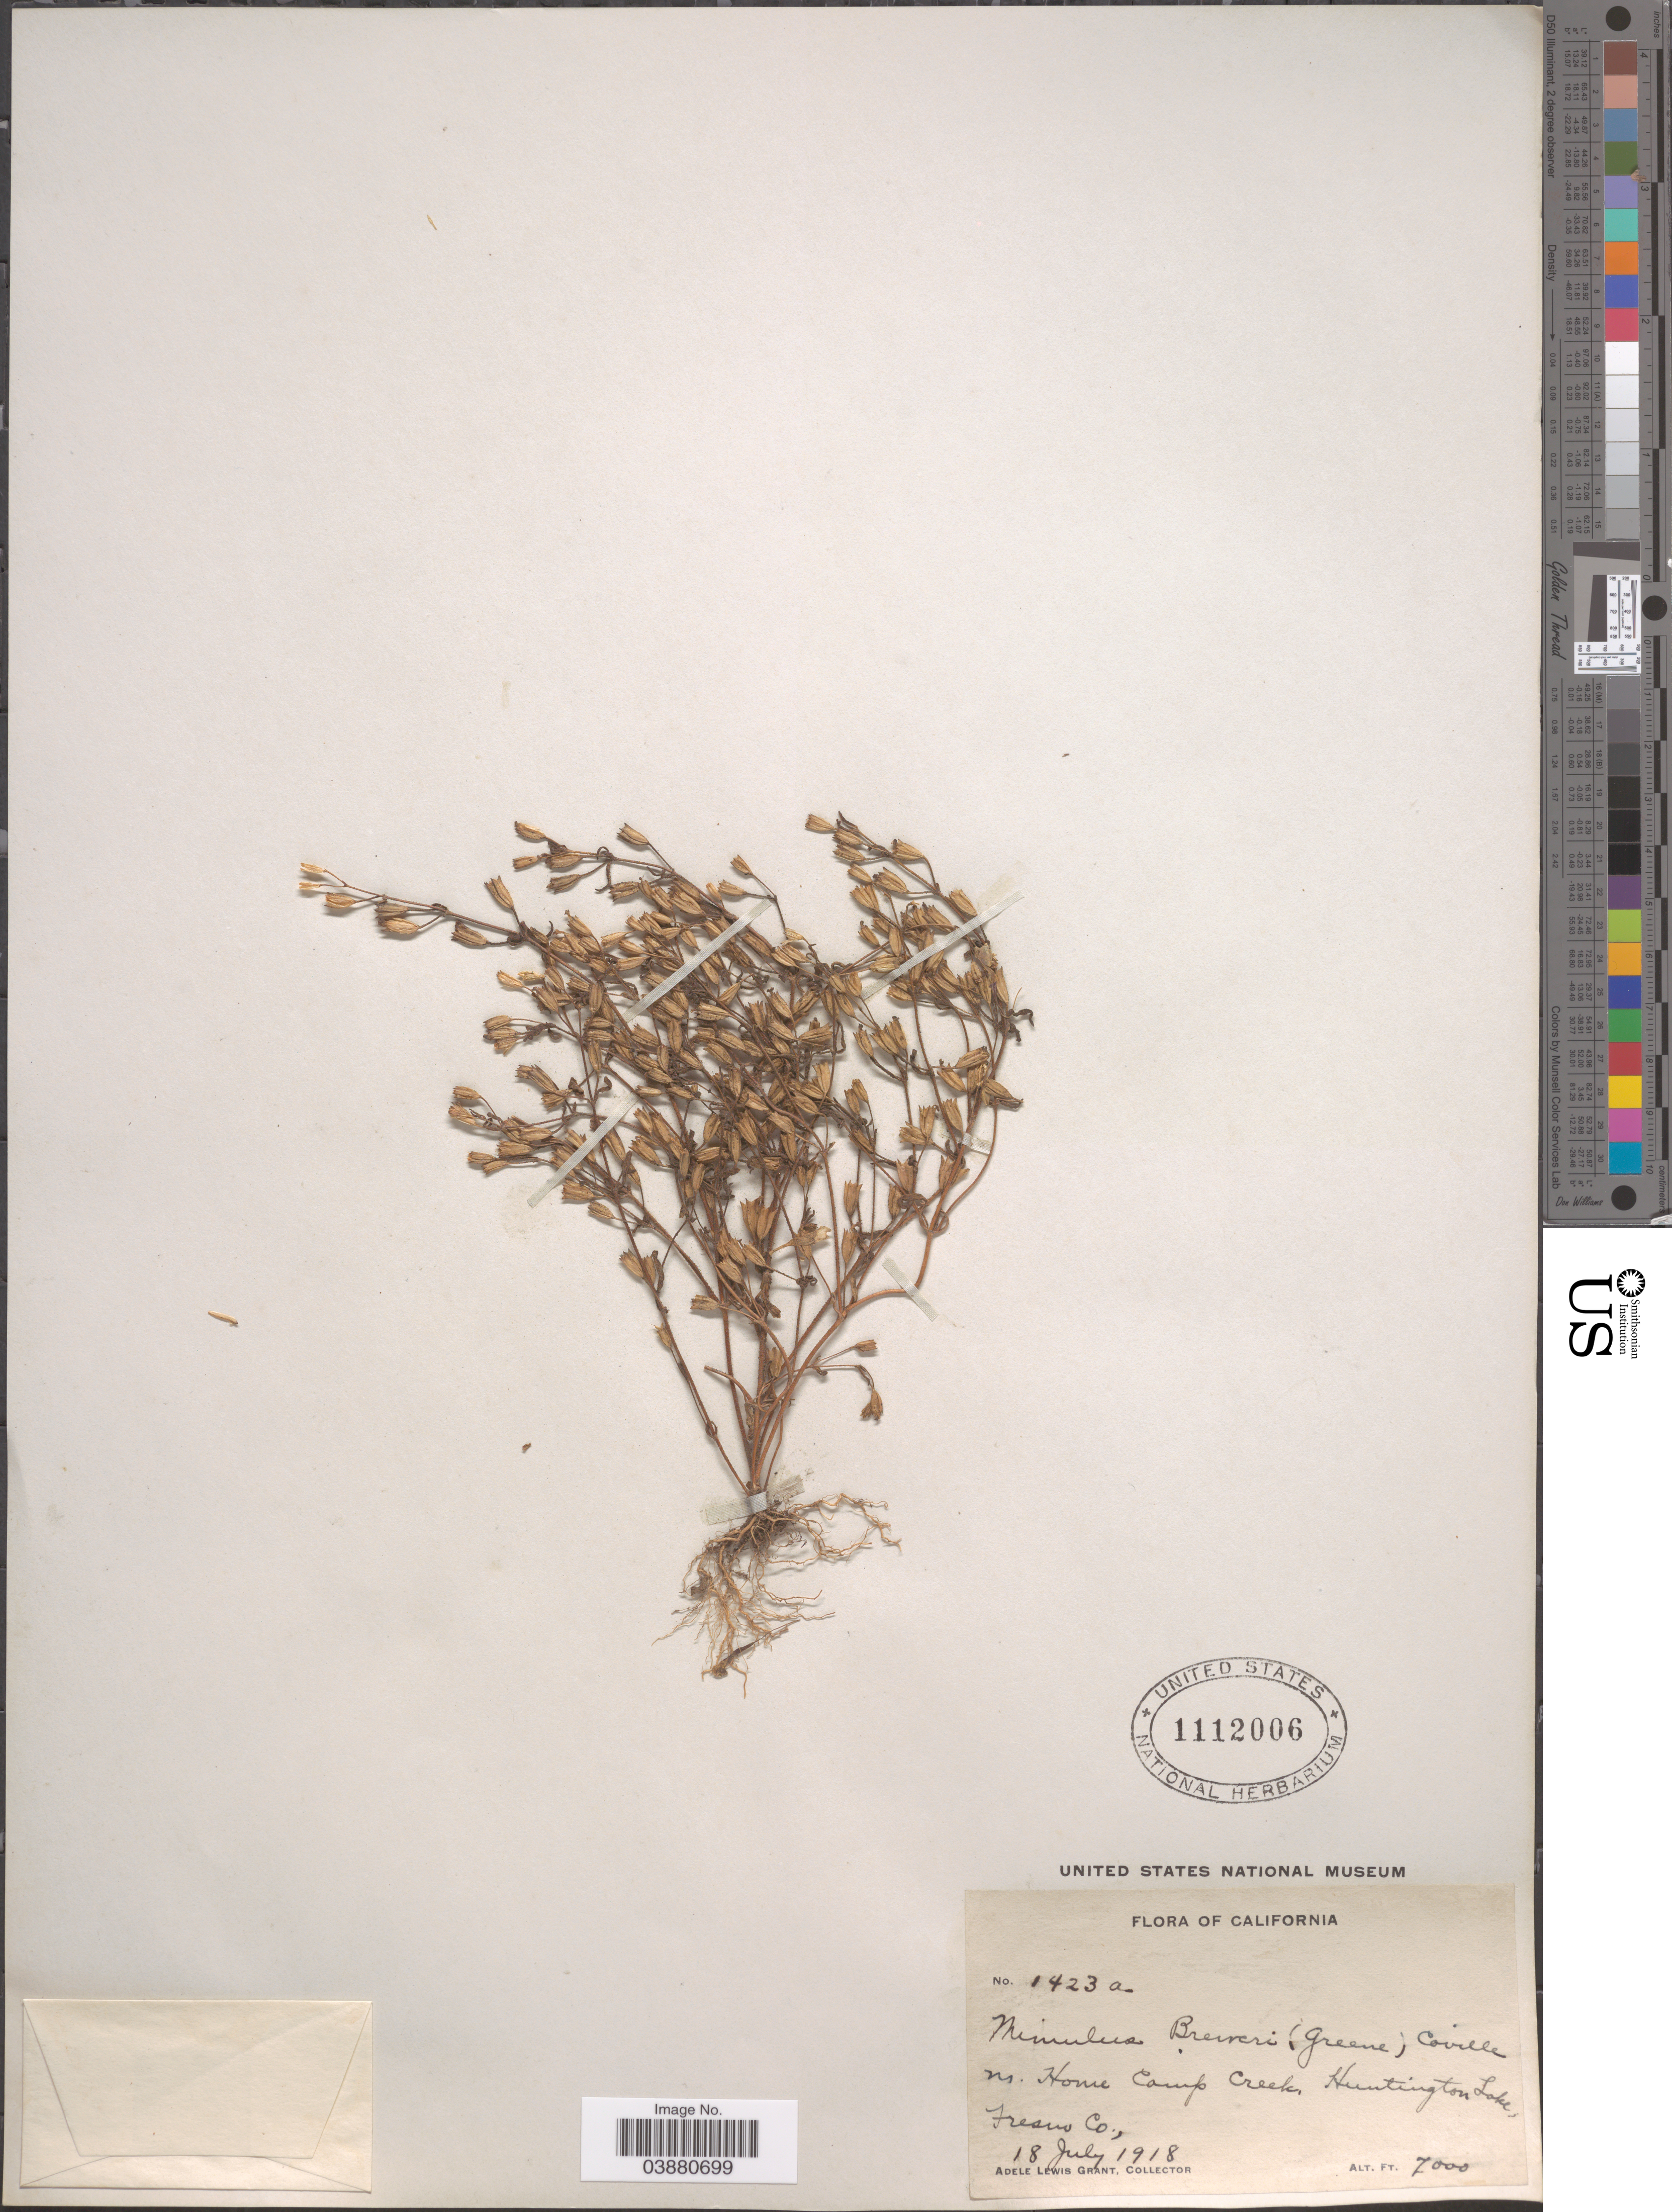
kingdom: Plantae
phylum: Tracheophyta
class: Magnoliopsida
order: Lamiales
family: Phrymaceae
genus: Mimulus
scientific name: Mimulus breweri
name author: (Greene) Coville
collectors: A. L. Grant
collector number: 1423a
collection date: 1918-07-18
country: United States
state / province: California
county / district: Fresno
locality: Nr. Home Camp Creek, Huntinton Lake, Fresno Co.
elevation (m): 2134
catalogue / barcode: US 1112006